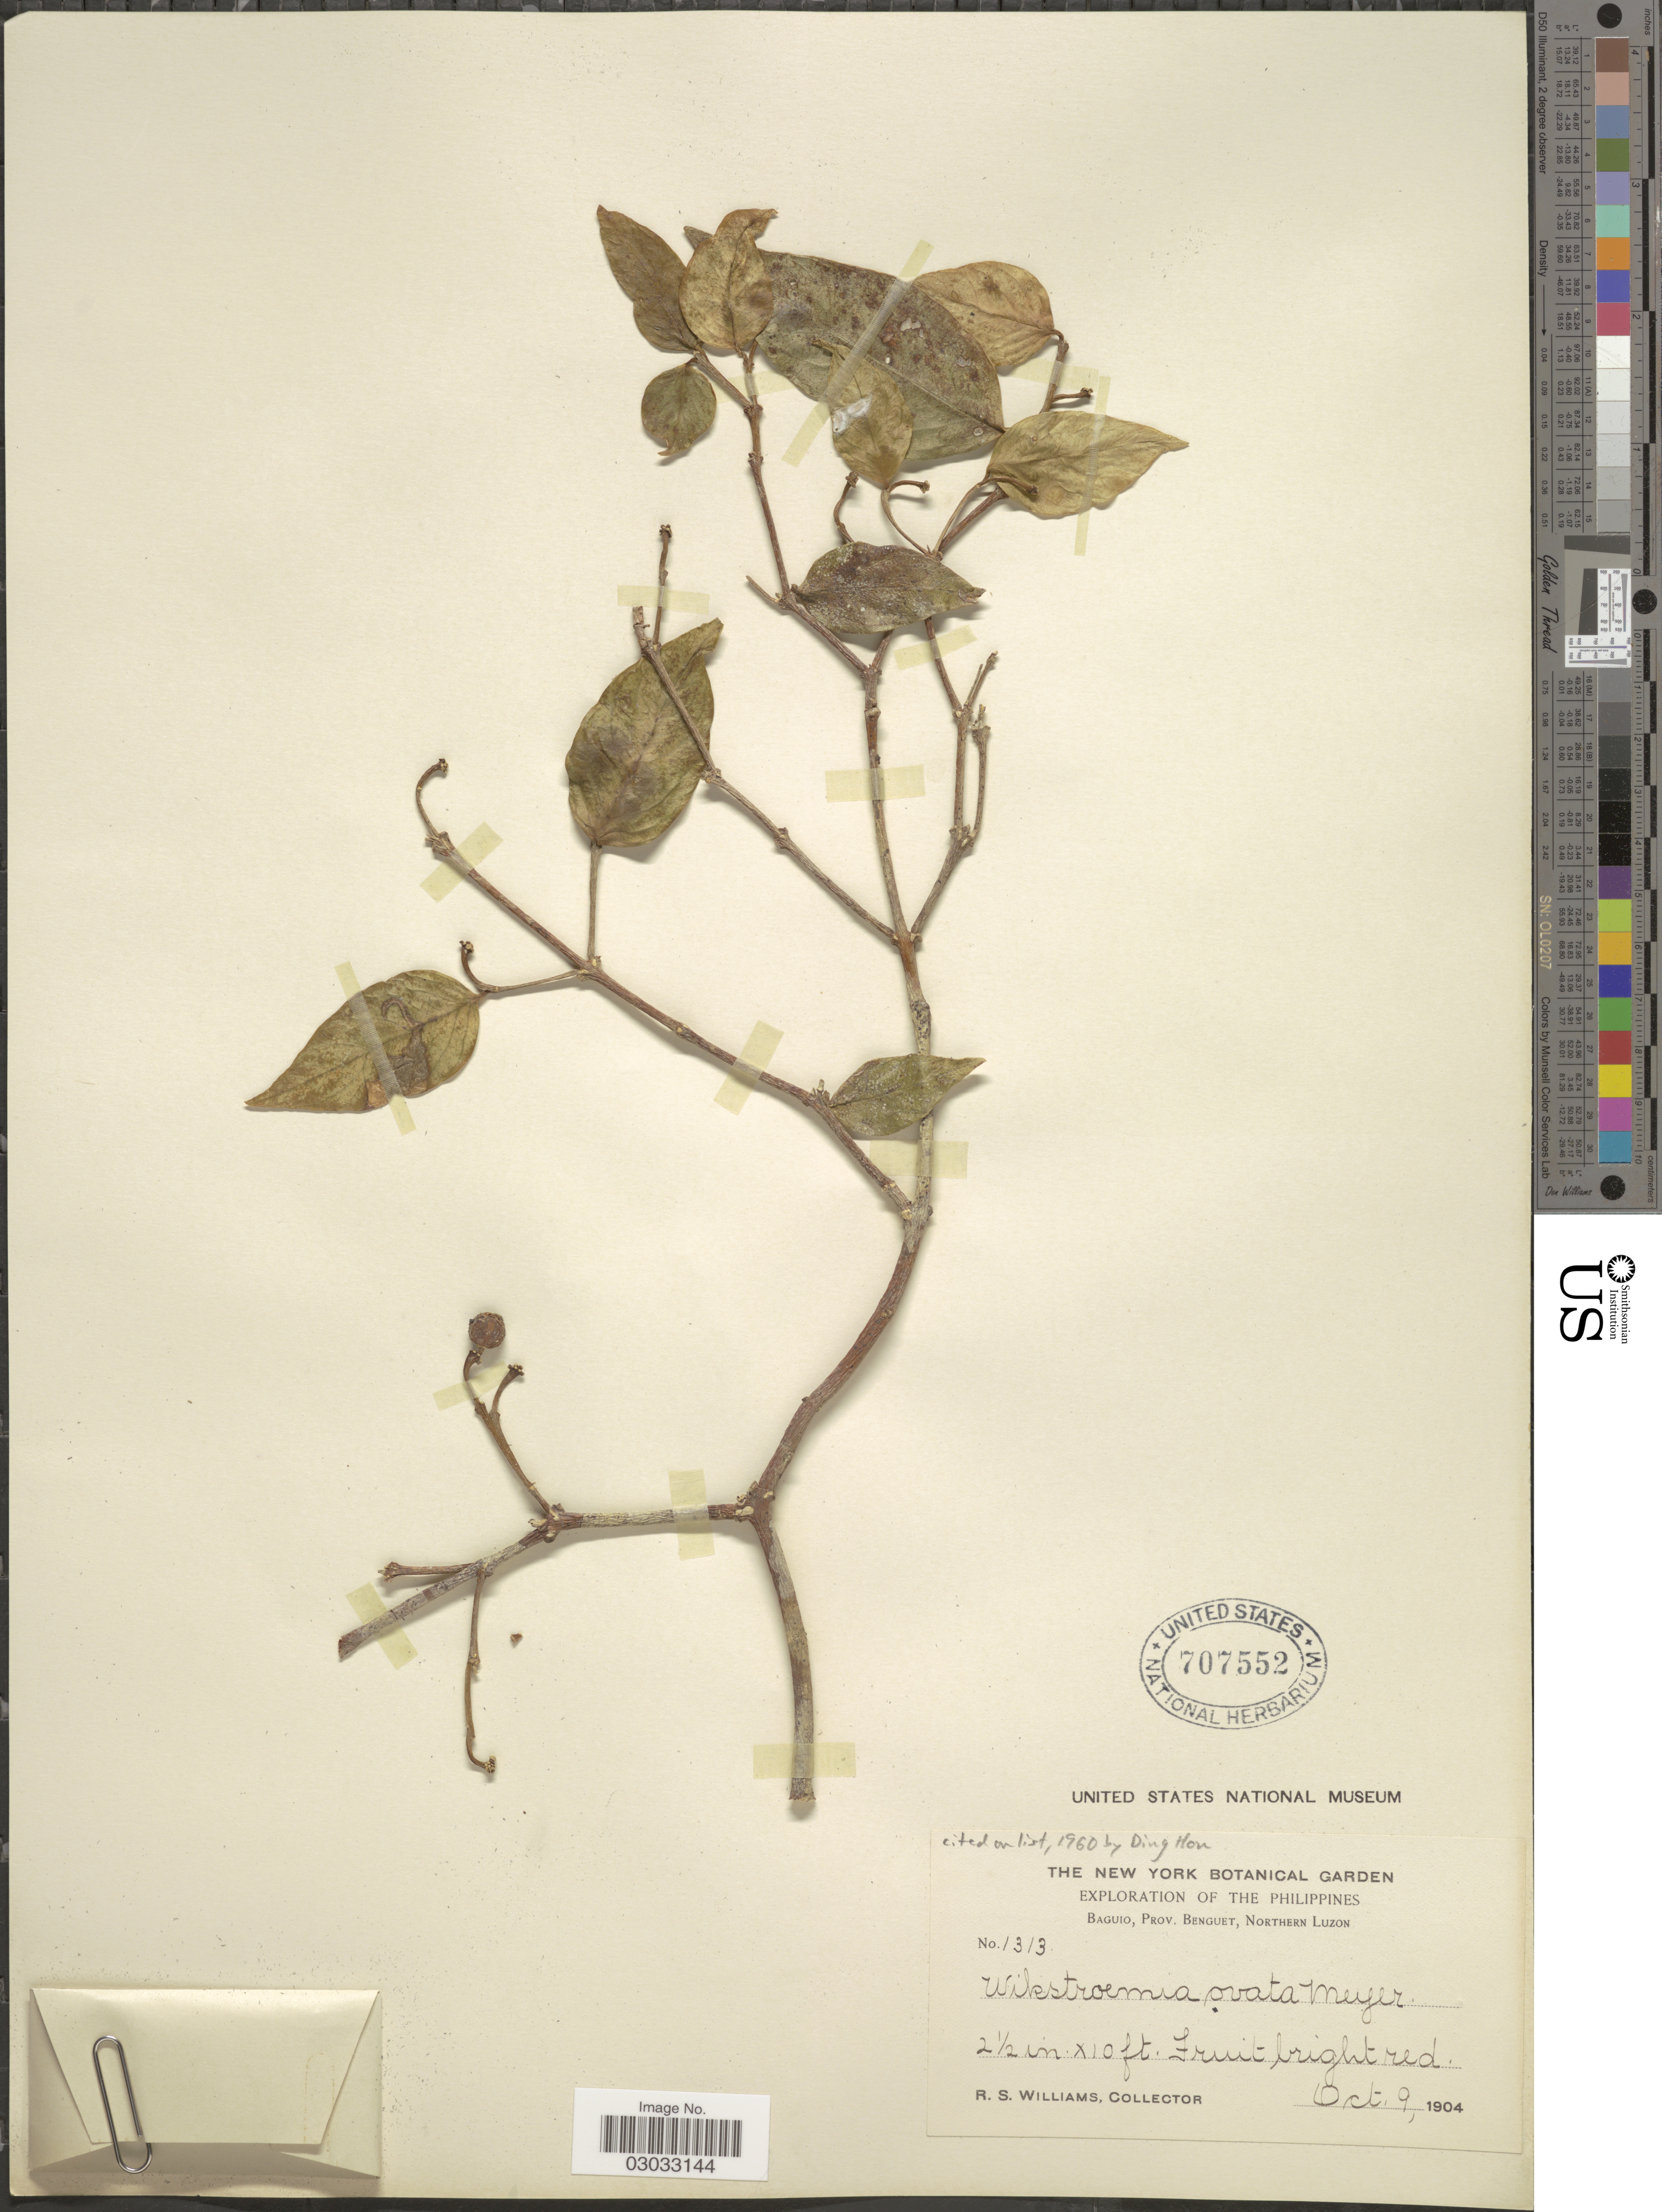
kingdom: Plantae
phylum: Tracheophyta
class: Magnoliopsida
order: Malvales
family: Thymelaeaceae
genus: Wikstroemia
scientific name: Wikstroemia ovata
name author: C.A. Mey.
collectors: R. S. Williams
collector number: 1313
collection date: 1904-10-09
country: Philippines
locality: Baguio, Prov. Benguet, Northern Luzon.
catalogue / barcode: US 707552